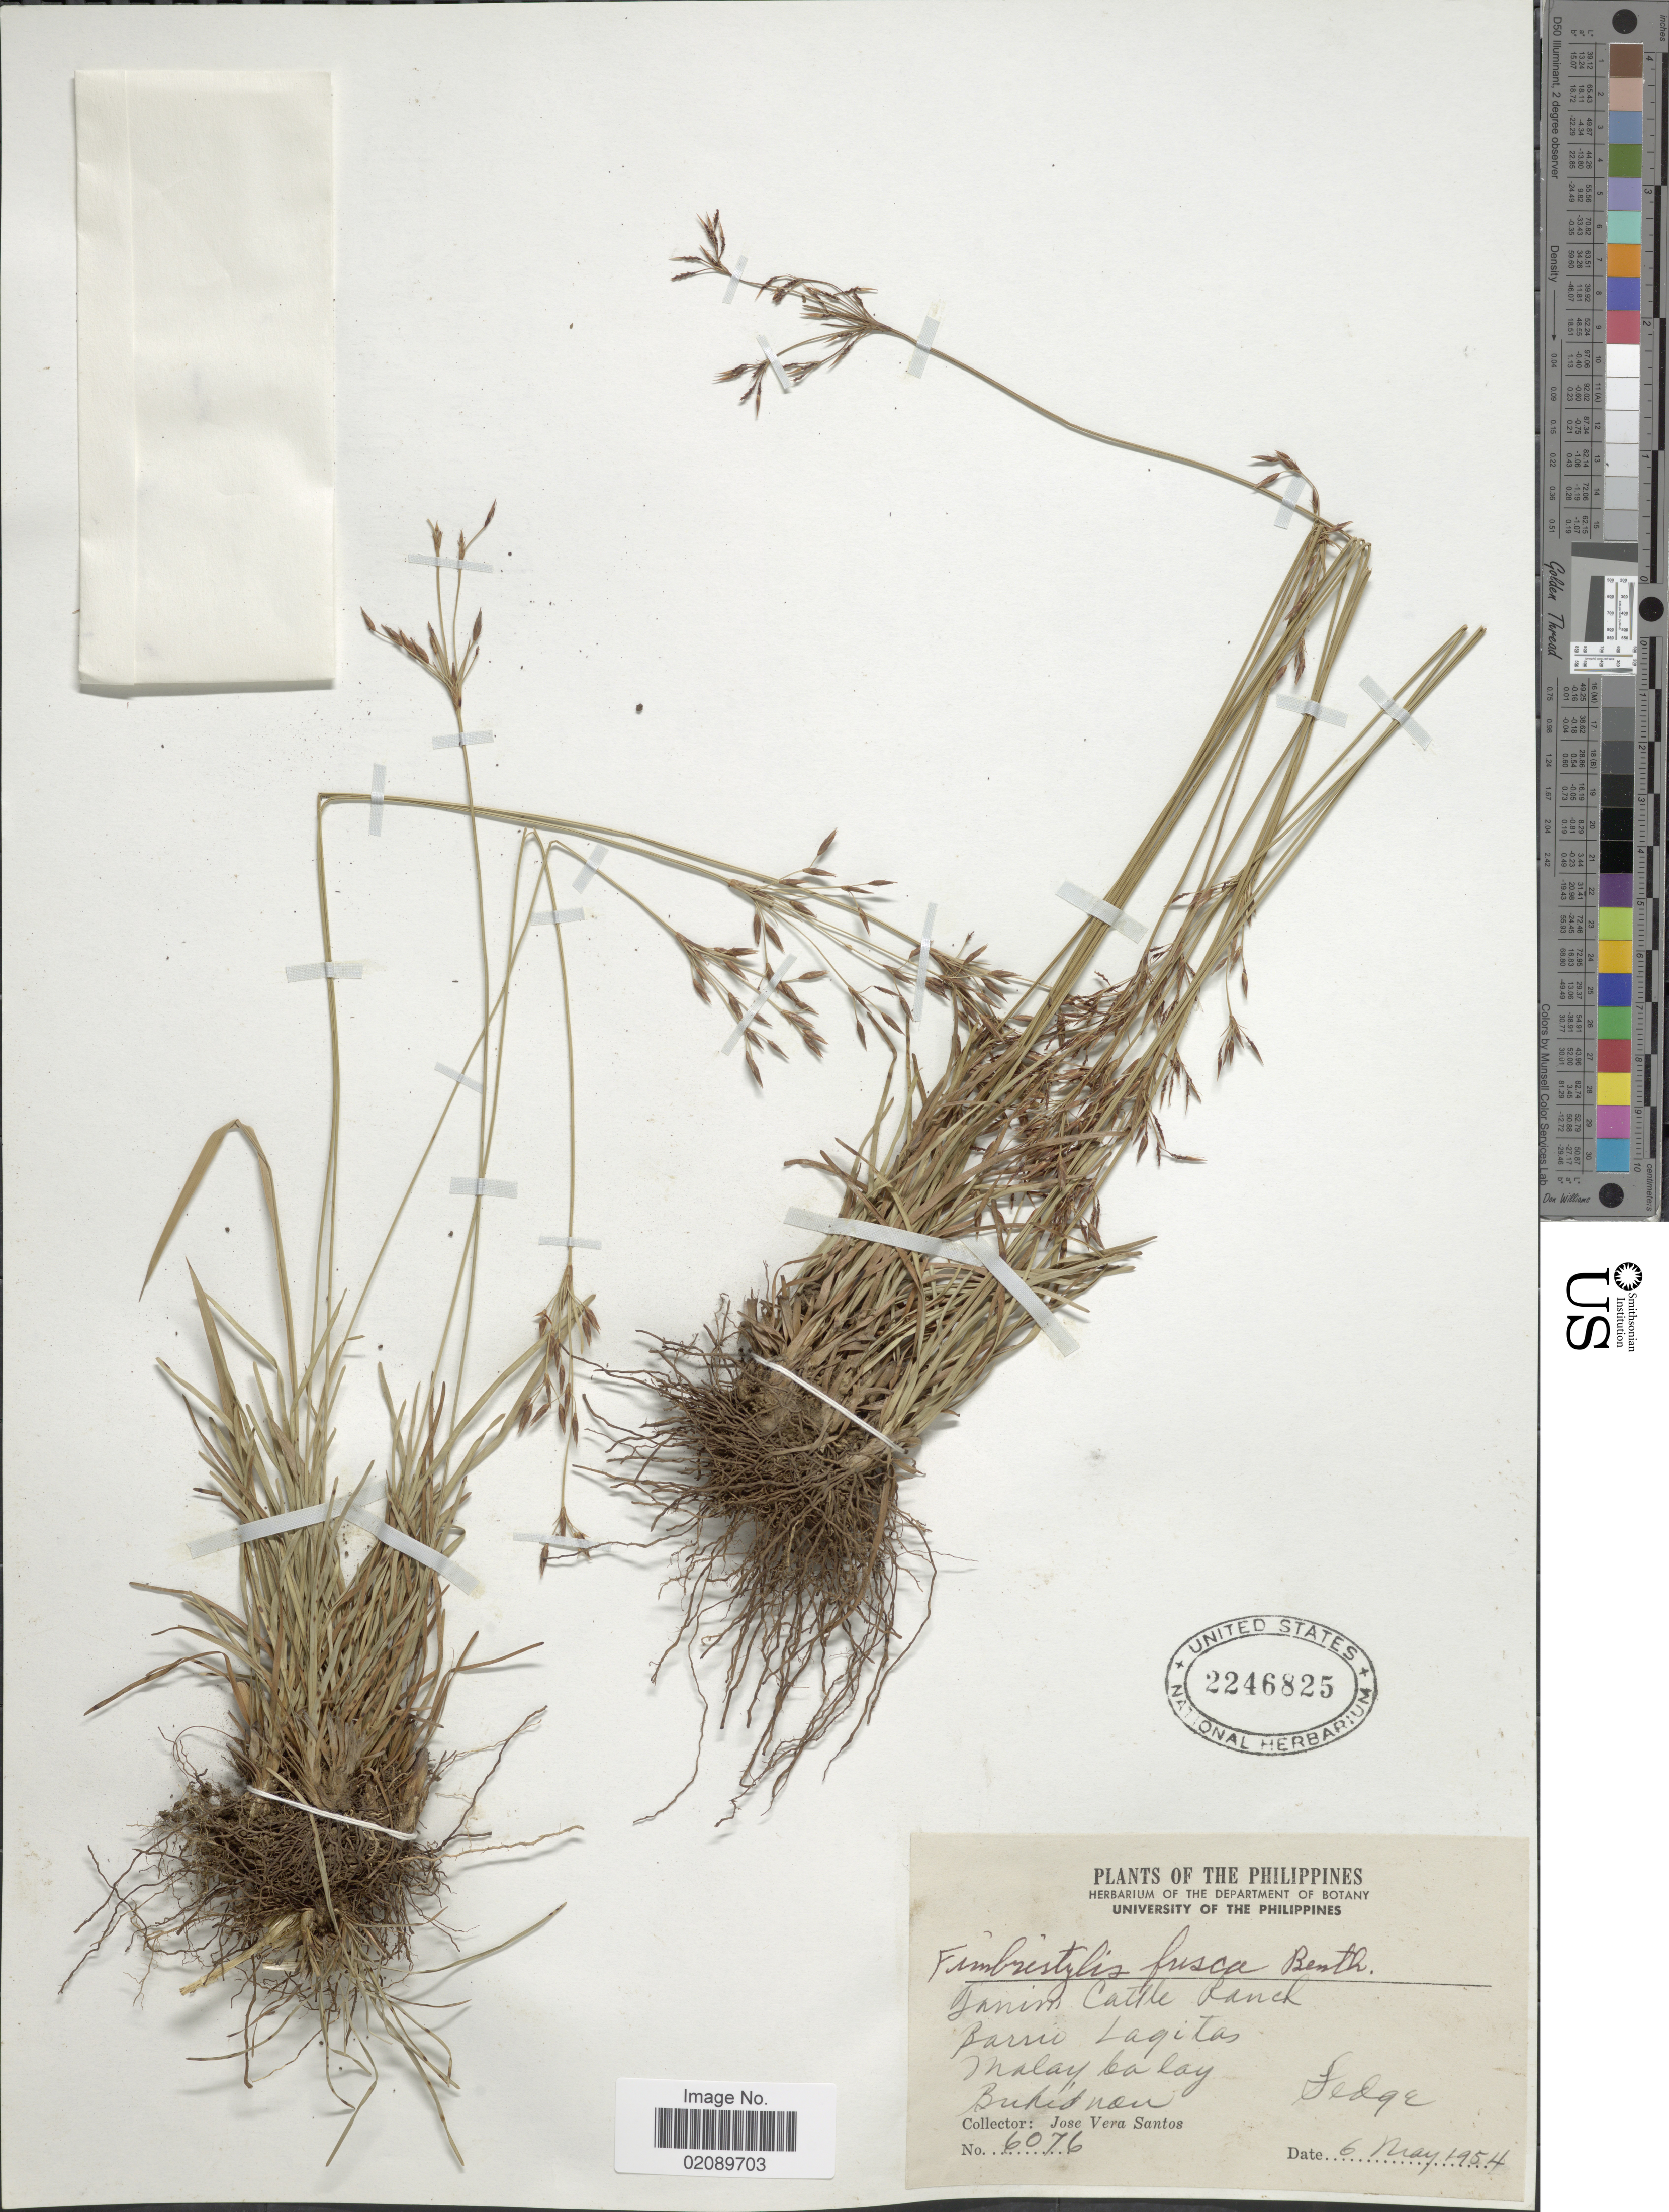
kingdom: Plantae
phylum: Tracheophyta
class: Liliopsida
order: Poales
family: Cyperaceae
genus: Fimbristylis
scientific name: Fimbristylis fusca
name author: (Nees) Benth. ex C.B. Clarke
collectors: J. Santos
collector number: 6076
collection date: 1954-05-06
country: Philippines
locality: Janim Cattle Ranch, Barrio Lagitas, Malay Balay, Bukidnon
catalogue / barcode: US 2246825